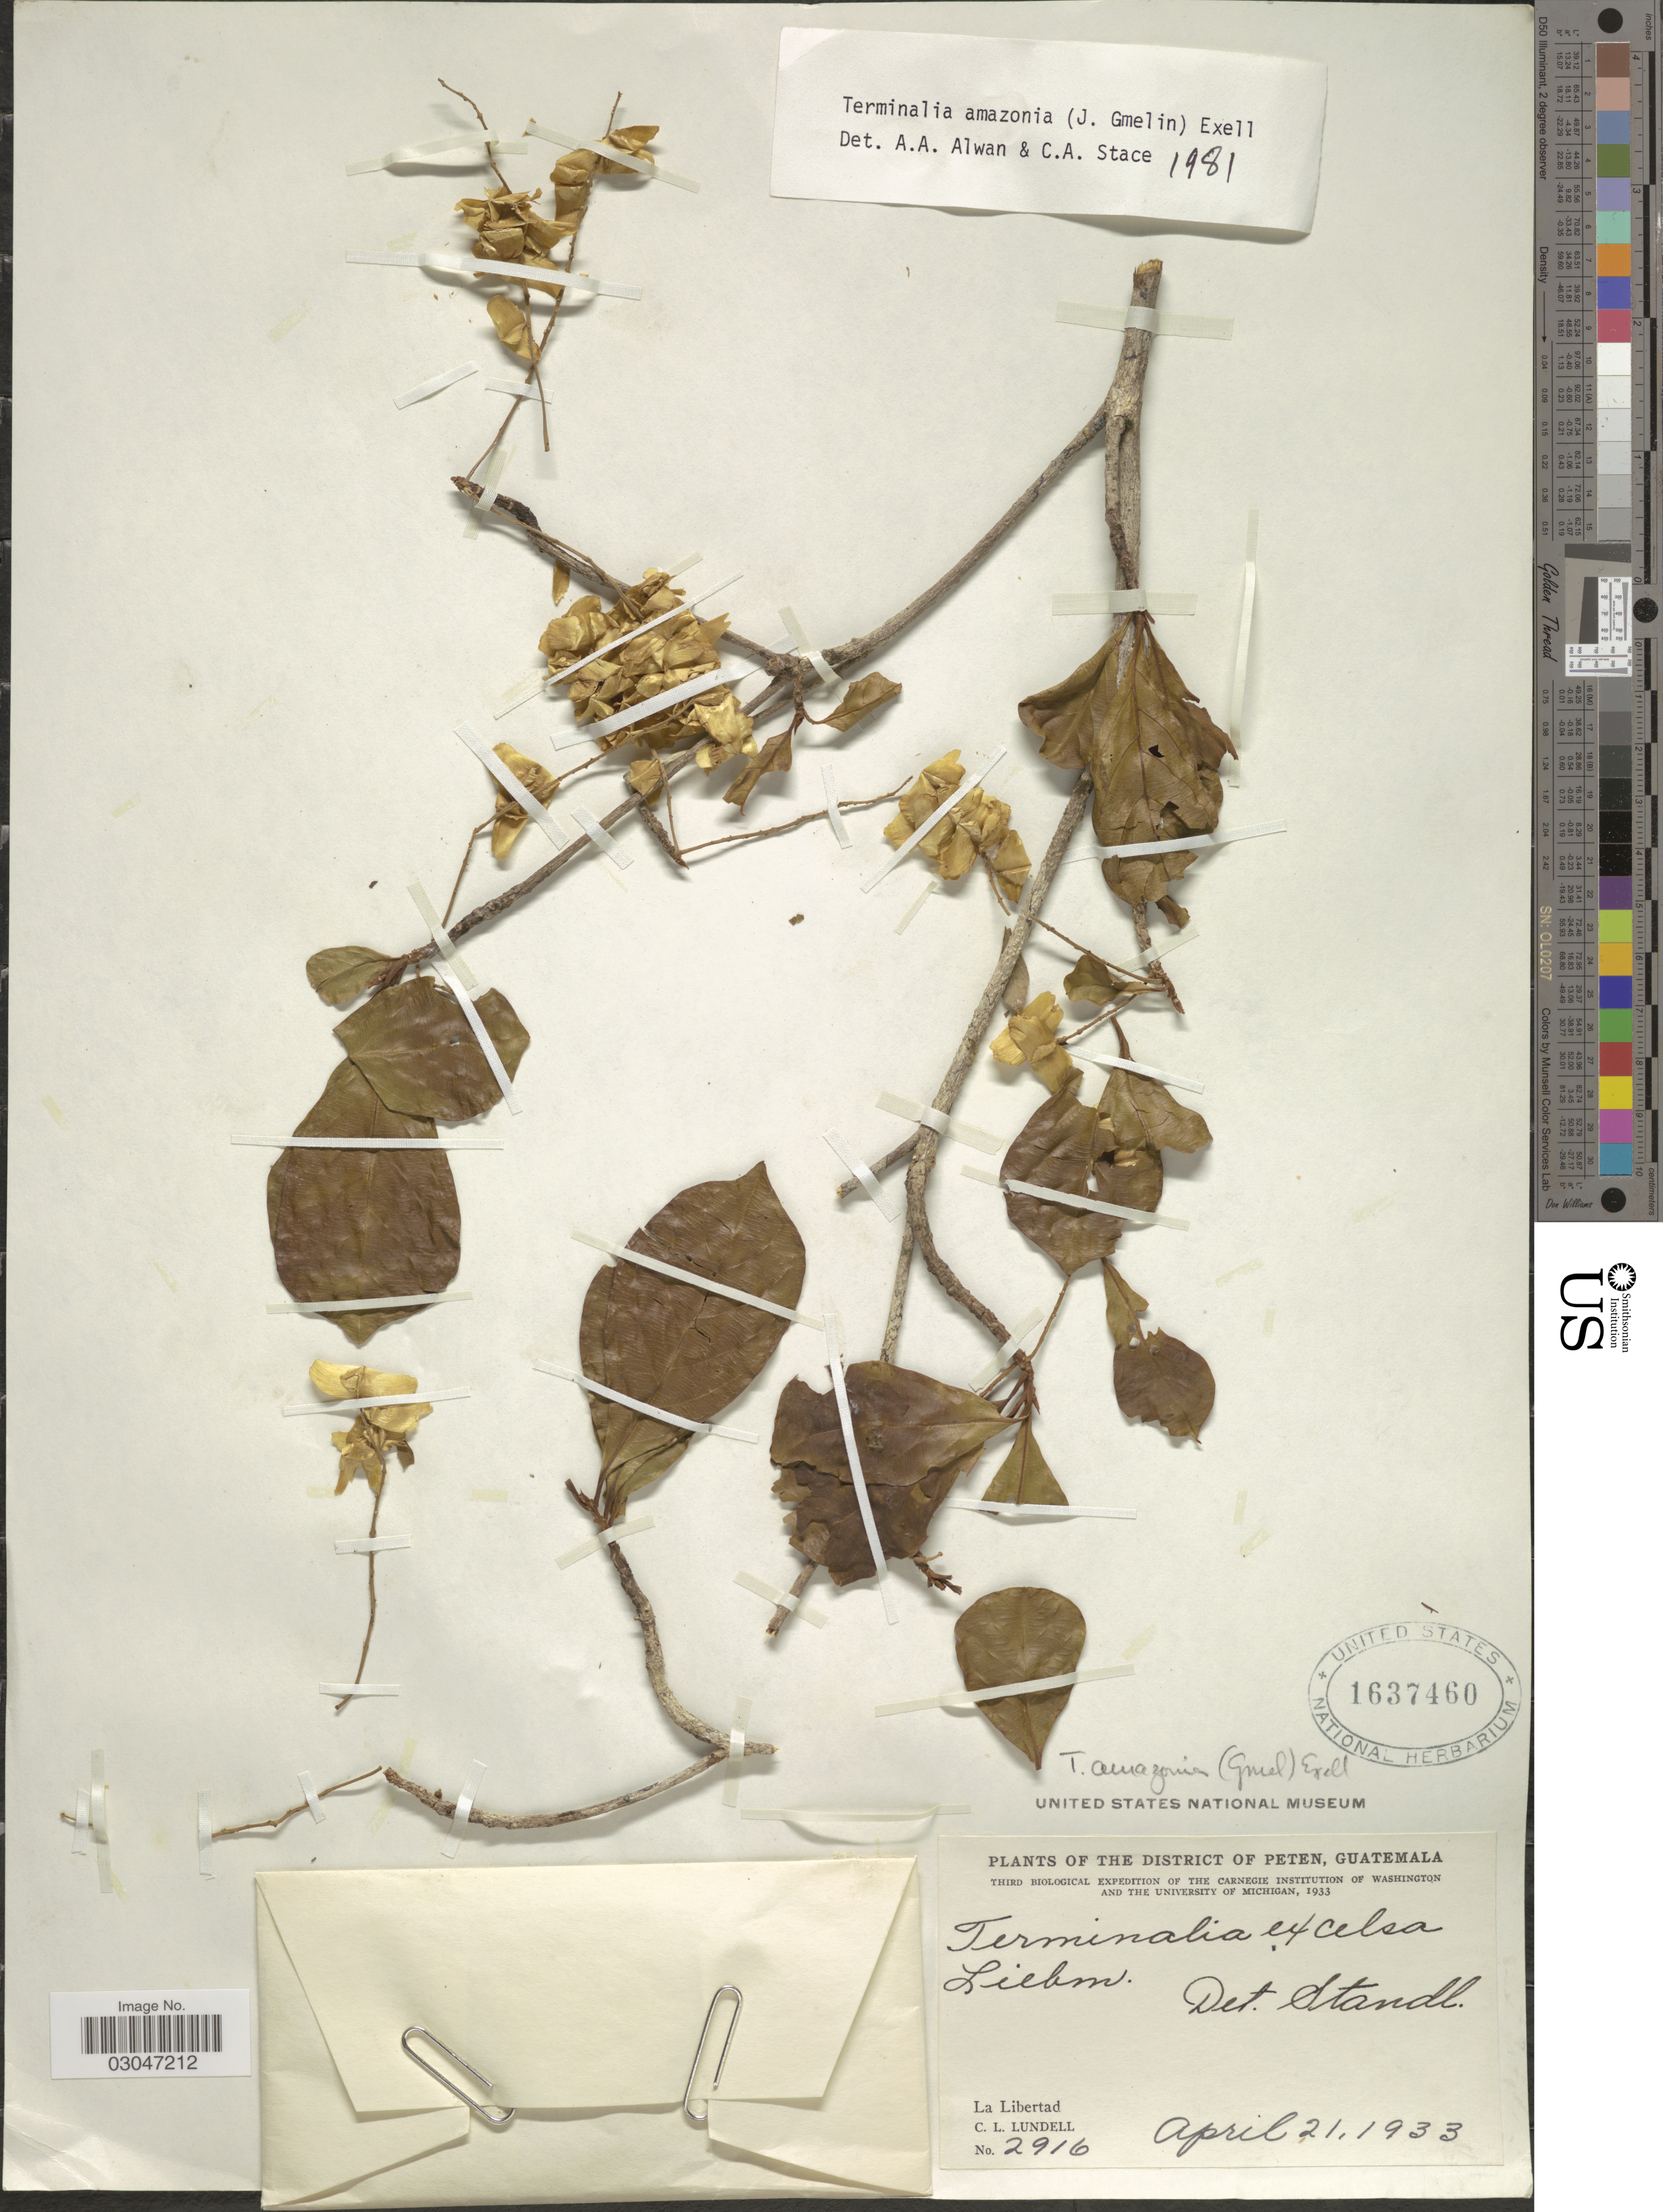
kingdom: Plantae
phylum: Tracheophyta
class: Magnoliopsida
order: Myrtales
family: Combretaceae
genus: Terminalia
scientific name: Terminalia amazonia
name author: (J.F. Gmel.) Exell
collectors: C. L. Lundell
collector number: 2916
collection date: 1933-04-21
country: Guatemala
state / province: El Petén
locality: The District of Peten, Guatemala, La Libertad.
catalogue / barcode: US 1637460